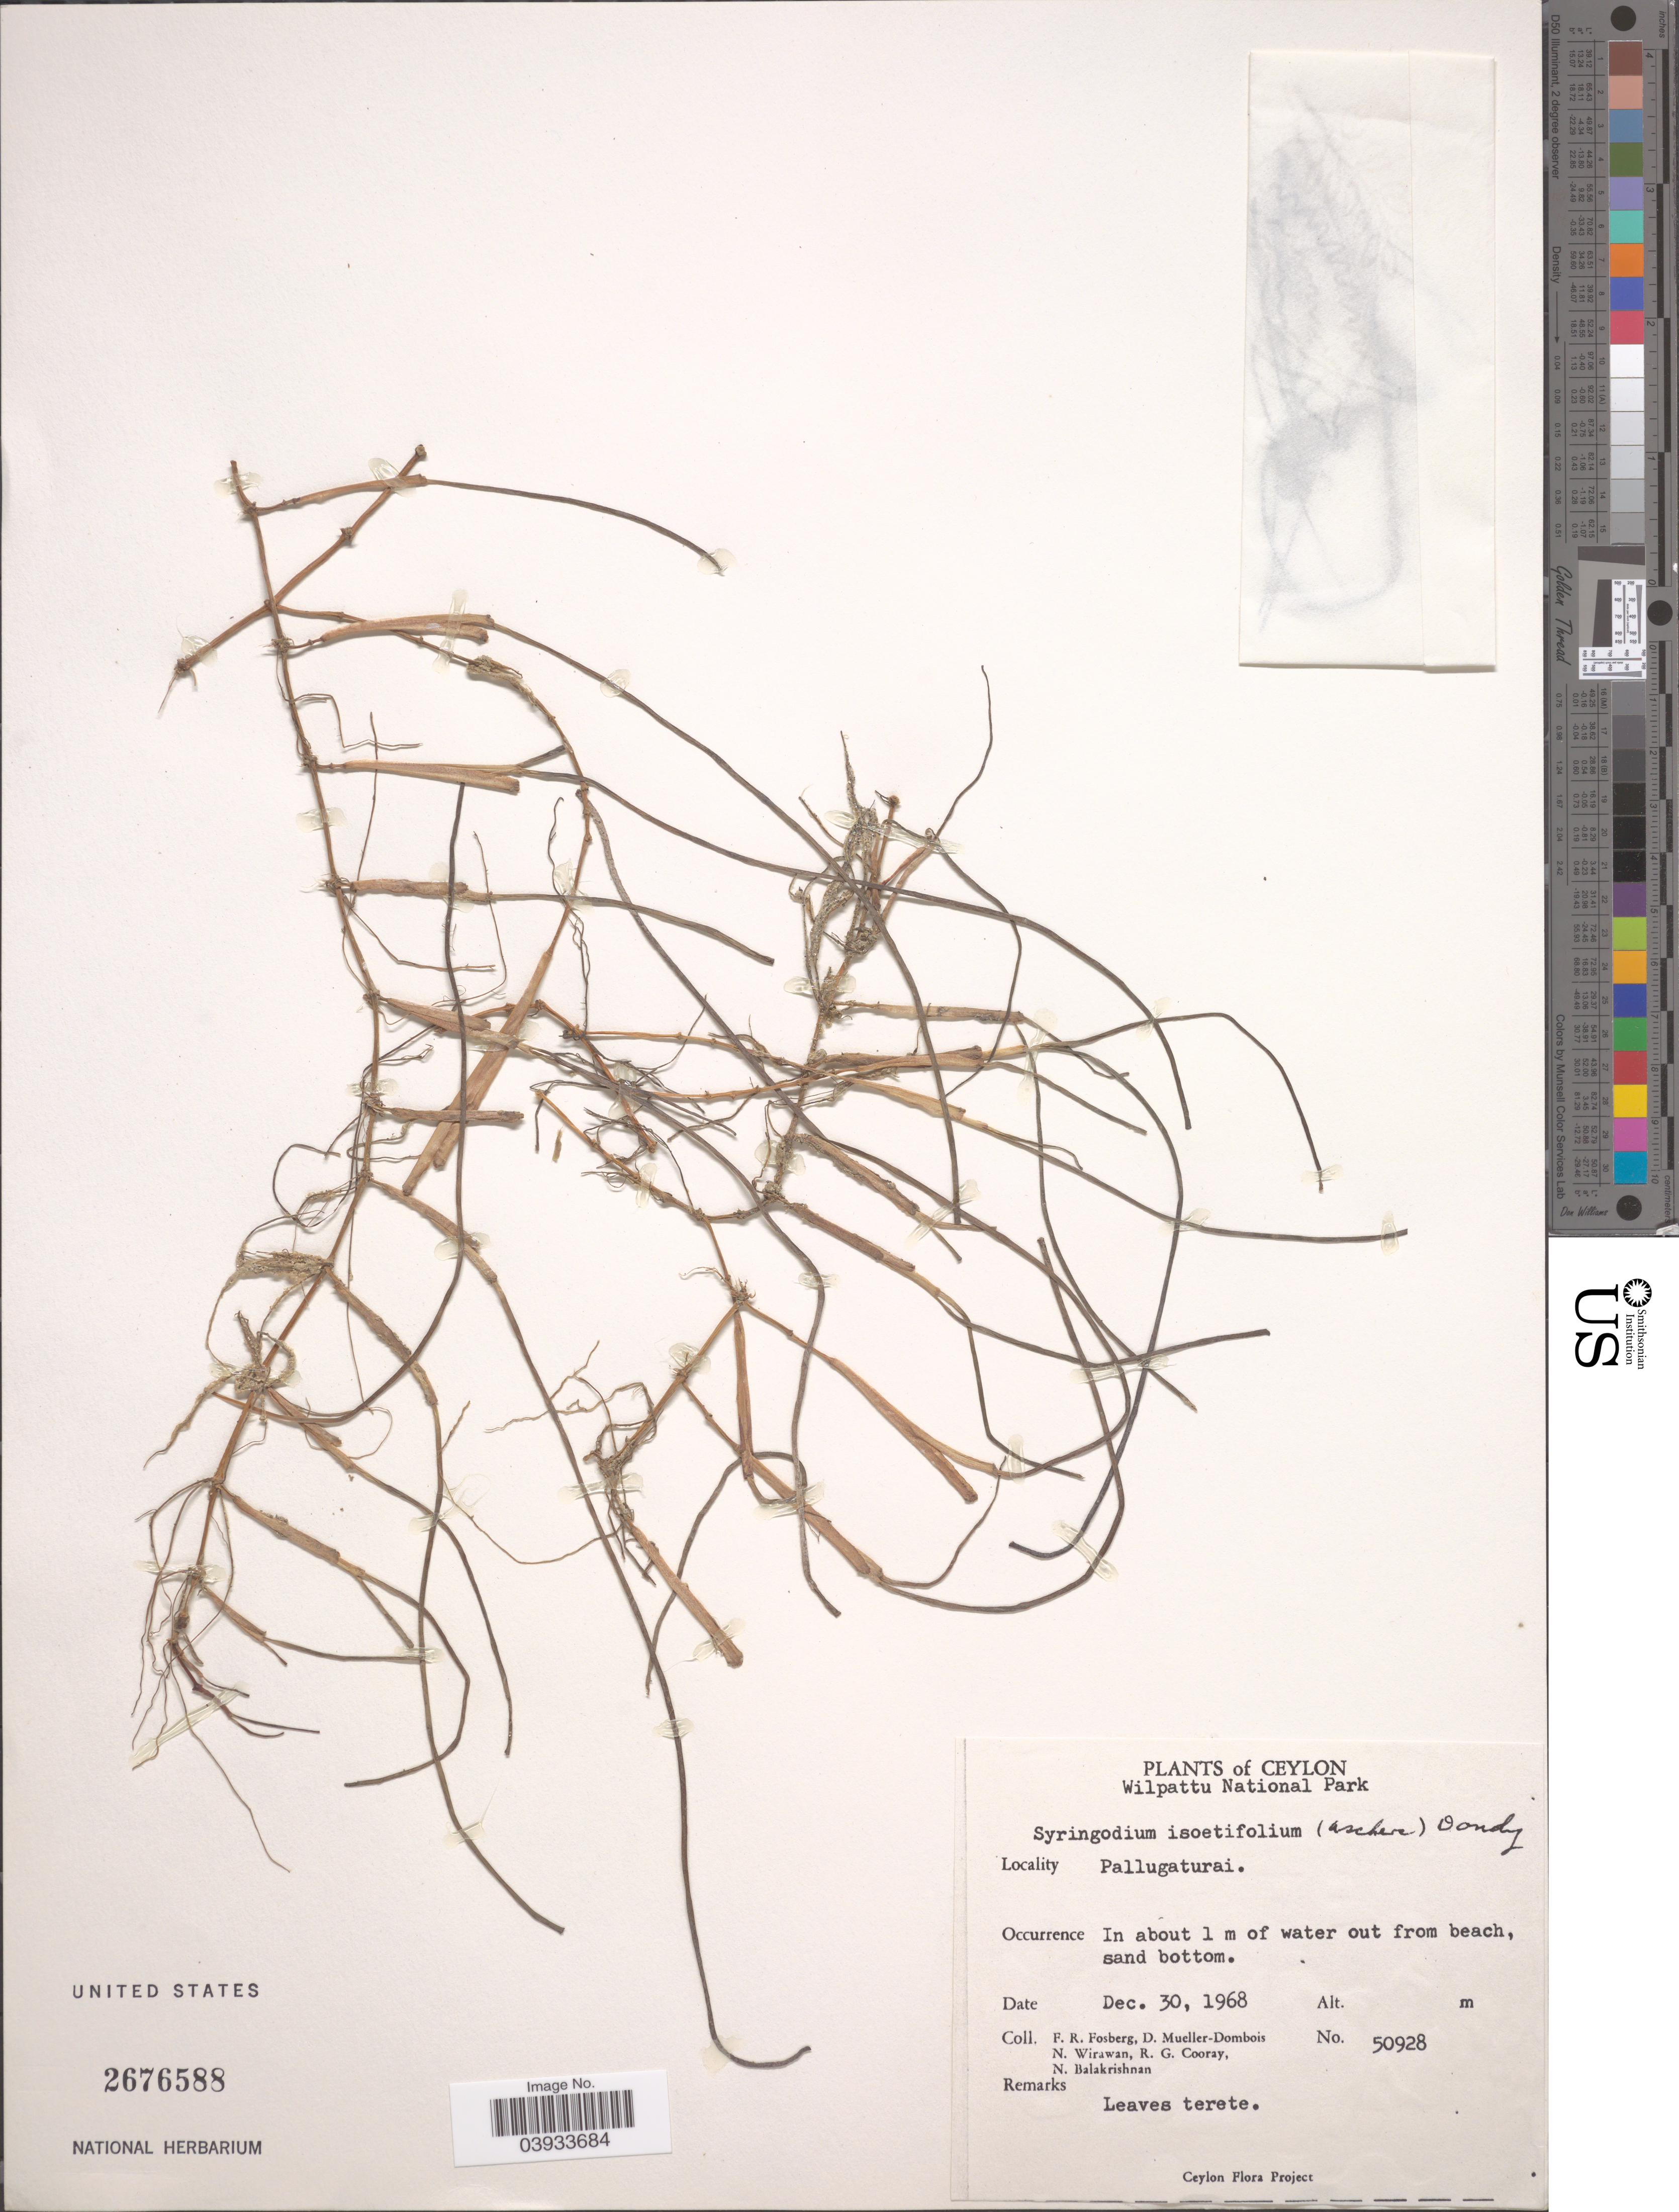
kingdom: Plantae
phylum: Tracheophyta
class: Liliopsida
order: Alismatales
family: Cymodoceaceae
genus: Syringodium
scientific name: Syringodium isoetifolium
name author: (Asch.) Dandy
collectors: F. R. Fosberg, D. Mueller-Dombois, N. Wirawan, R. Cooray & N. Balakrishnan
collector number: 50928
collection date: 1968-12-30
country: Sri Lanka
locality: Ceylon. Wilpattu National Park. Pallugaturai.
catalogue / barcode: US 2676588